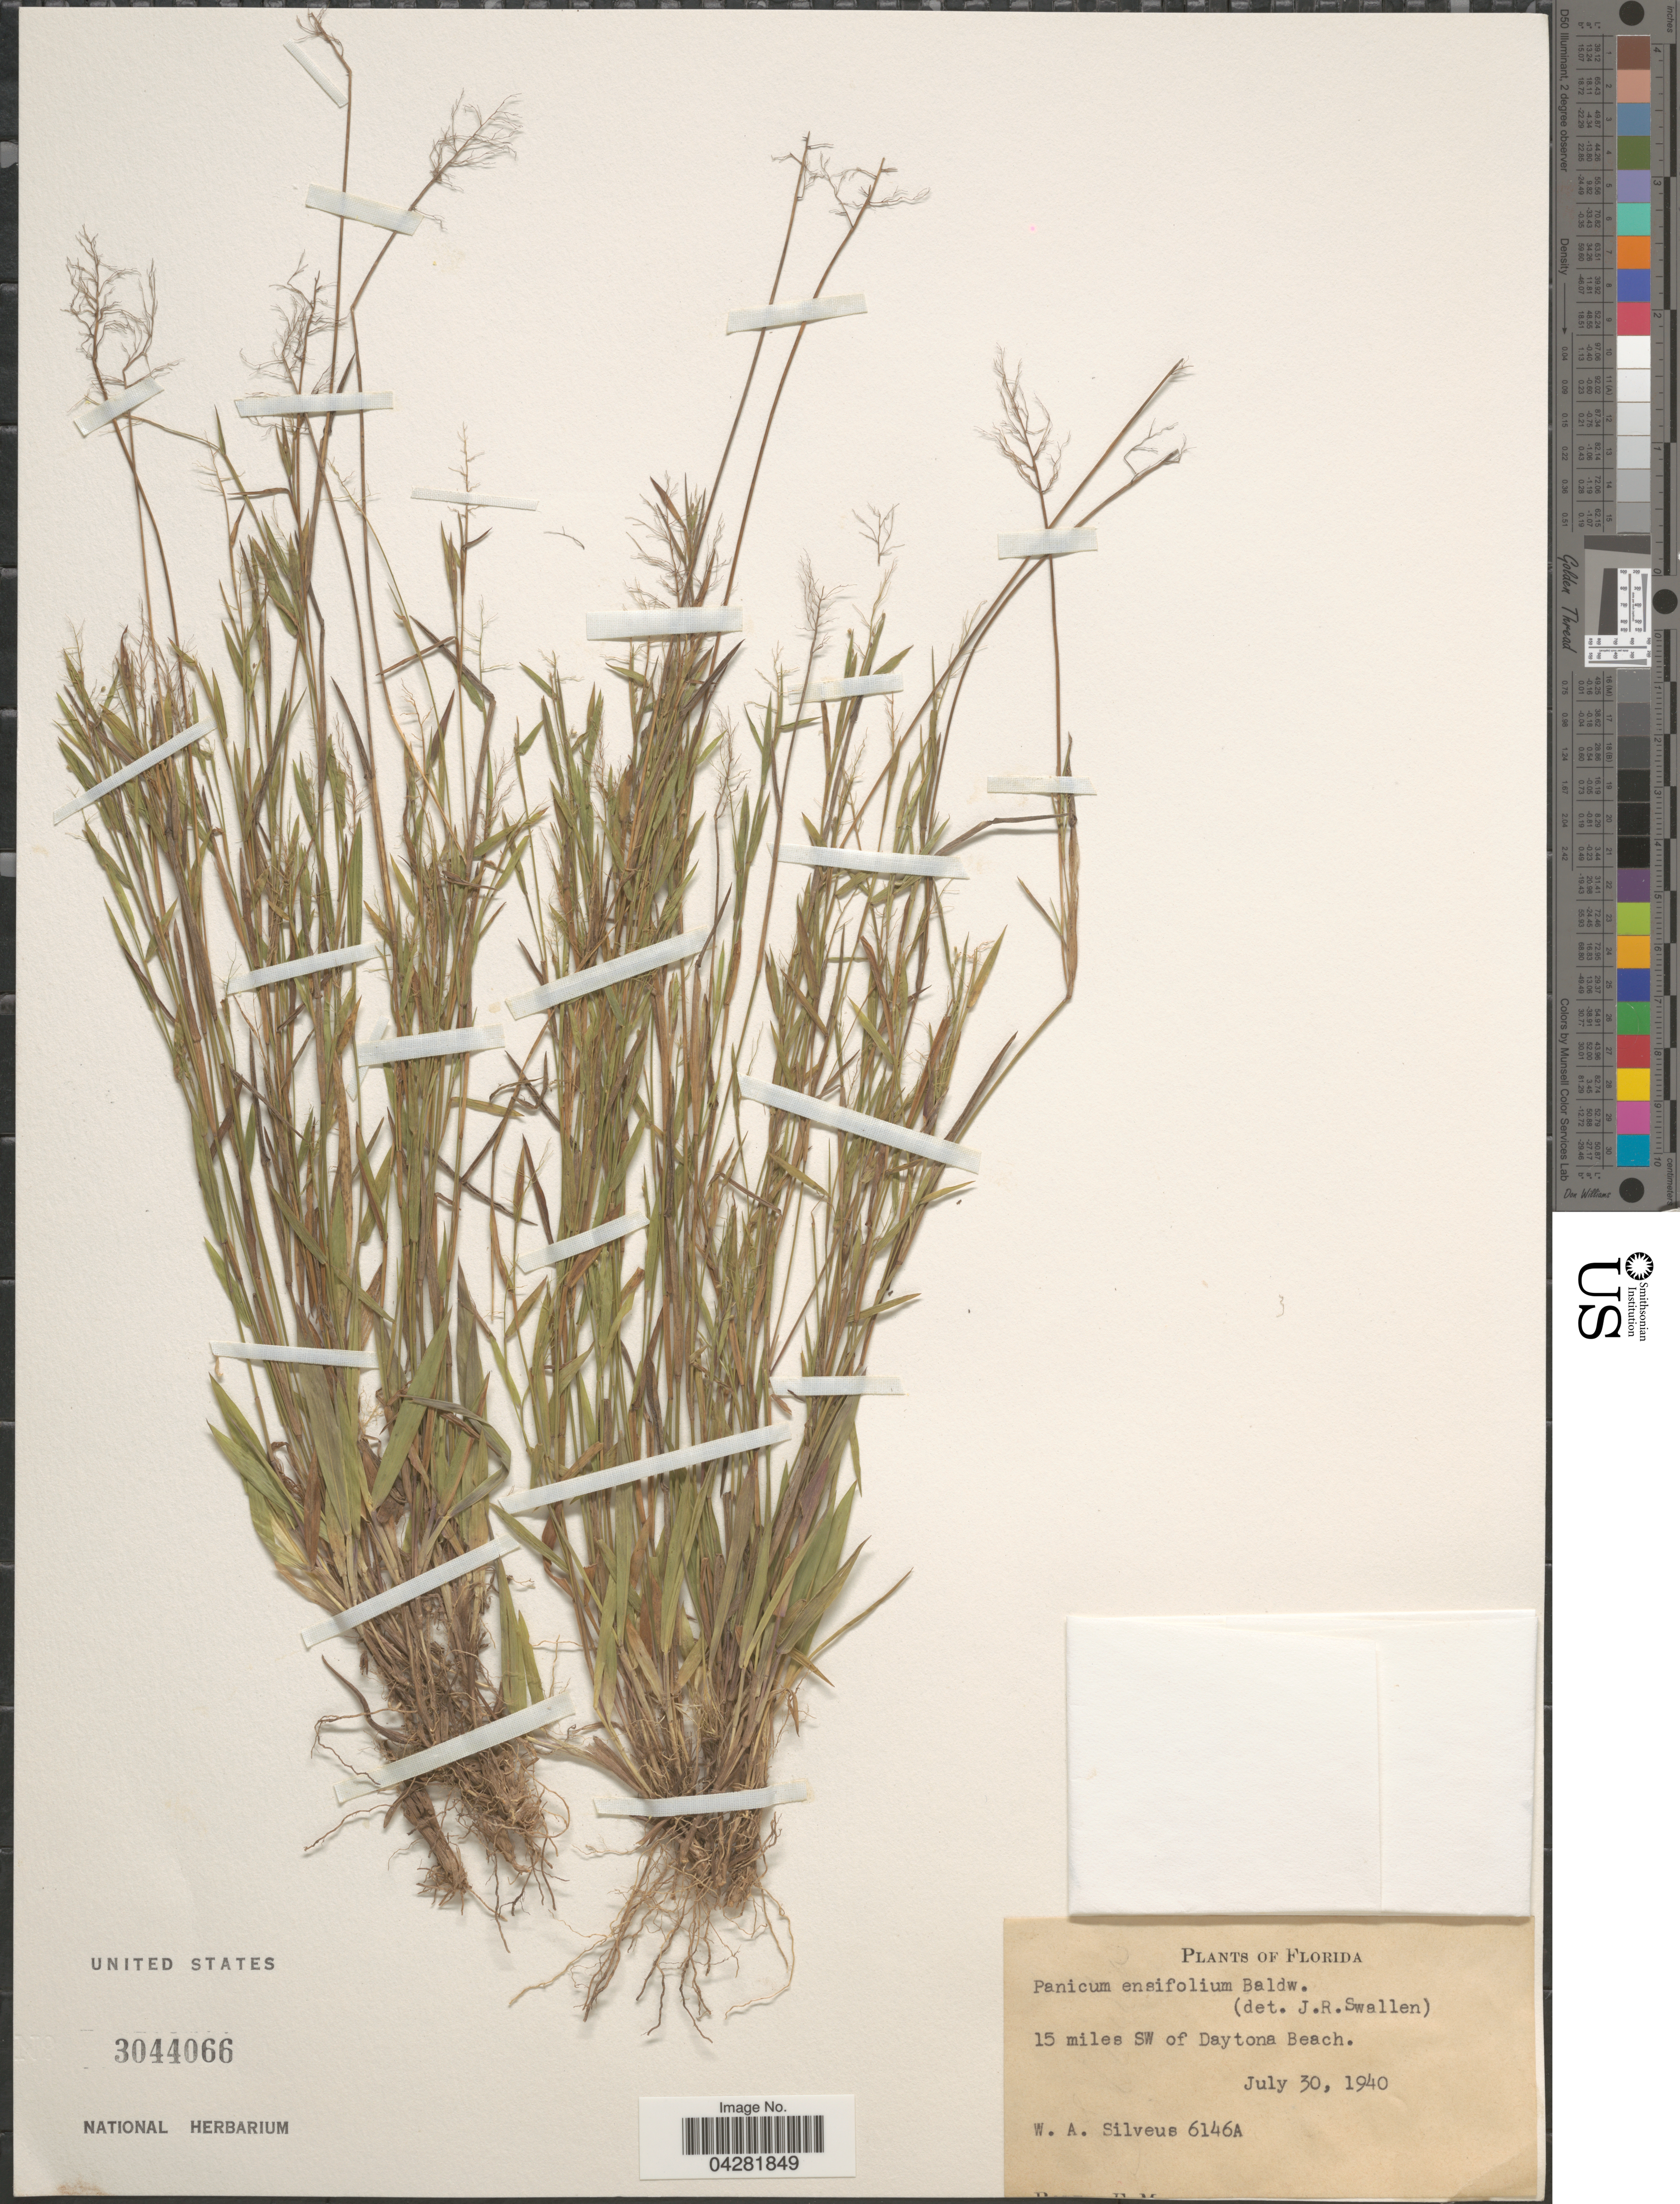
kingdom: Plantae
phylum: Tracheophyta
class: Liliopsida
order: Poales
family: Poaceae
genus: Dichanthelium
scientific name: Dichanthelium ensifolium var. ensifolium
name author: (Baldwin ex Elliot) Gould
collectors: W. Silveus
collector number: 6146A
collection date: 1940-07-30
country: United States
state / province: Florida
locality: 15 miles SW of Daytona Beach.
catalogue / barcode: US 3044066